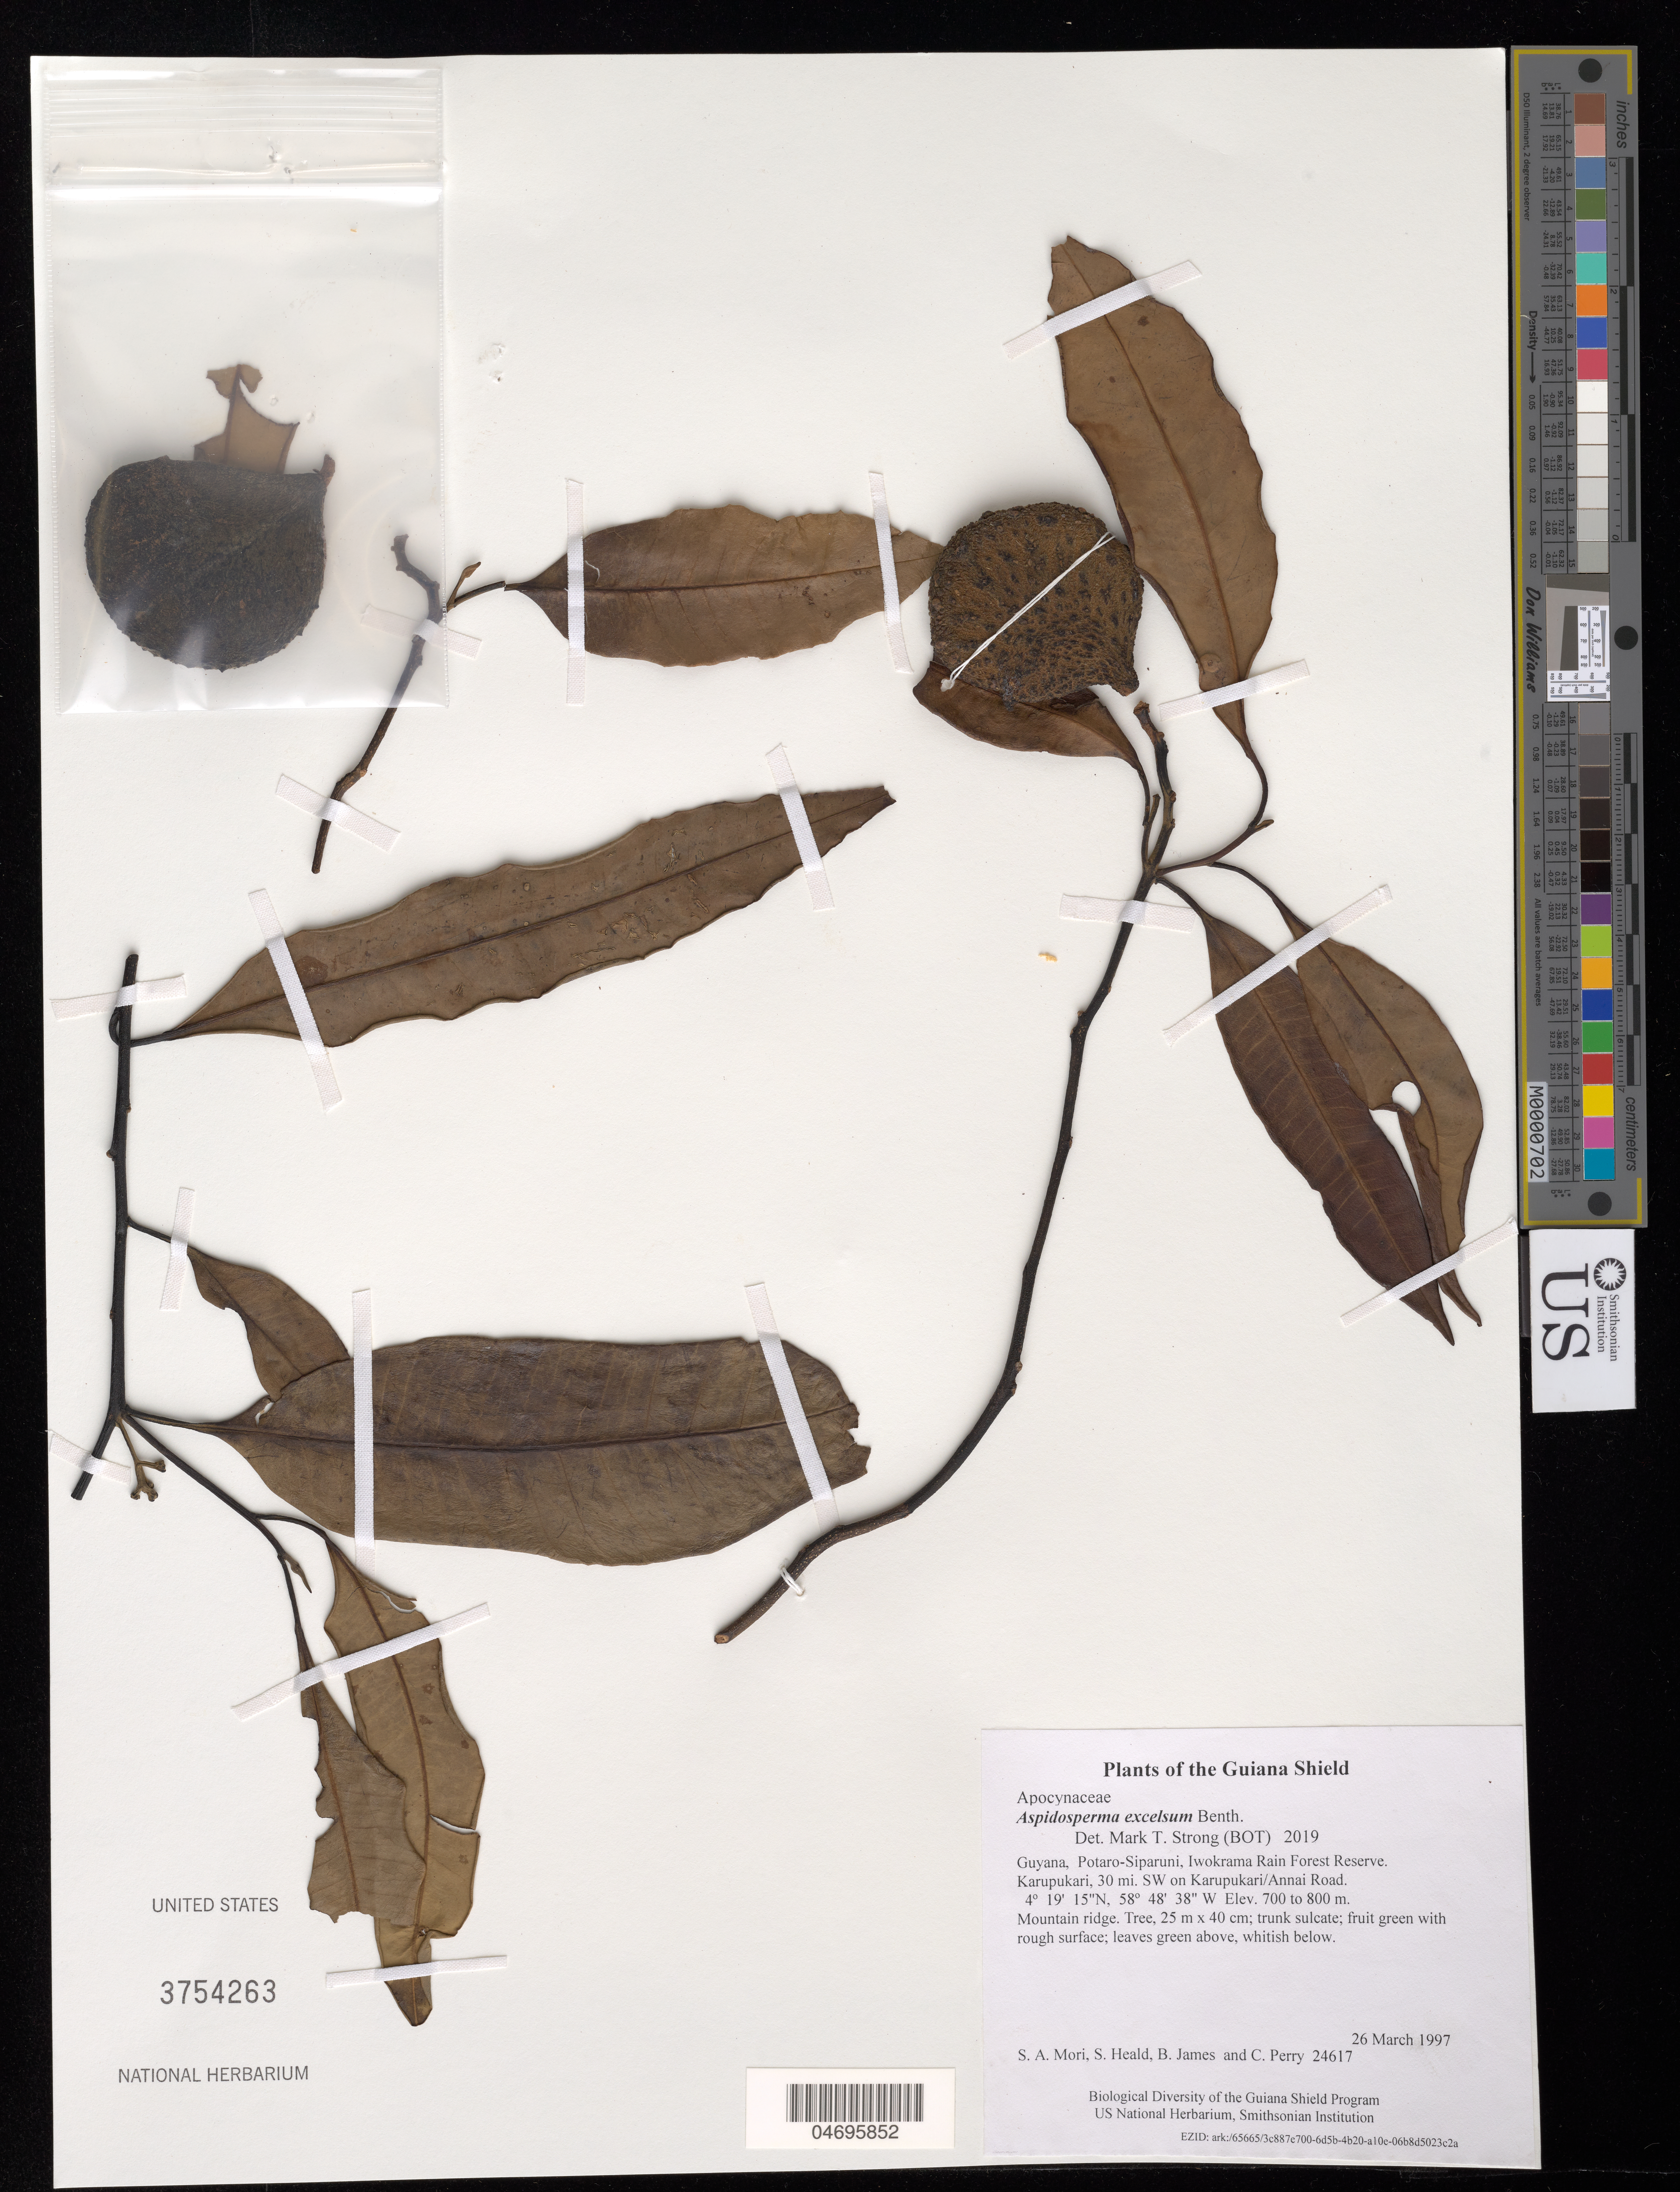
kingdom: Plantae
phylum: Tracheophyta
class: Magnoliopsida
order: Gentianales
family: Apocynaceae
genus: Aspidosperma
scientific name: Aspidosperma excelsum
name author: Benth.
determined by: Strong, Mark T., (BOT), Smithsonian Institution - National Museum of Natural History (UNITED STATES)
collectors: S. Mori, S. Heald, B. James & C. Perry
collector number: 24617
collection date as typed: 26 March 1997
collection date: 1997-03-26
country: Guyana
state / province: Potaro-Siparuni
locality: Iwokrama Rain Forest Reserve. Karupukari, 30 mi. SW on Karupukari/Annai Road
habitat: Mountain ridge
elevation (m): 700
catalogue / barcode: US 3754263